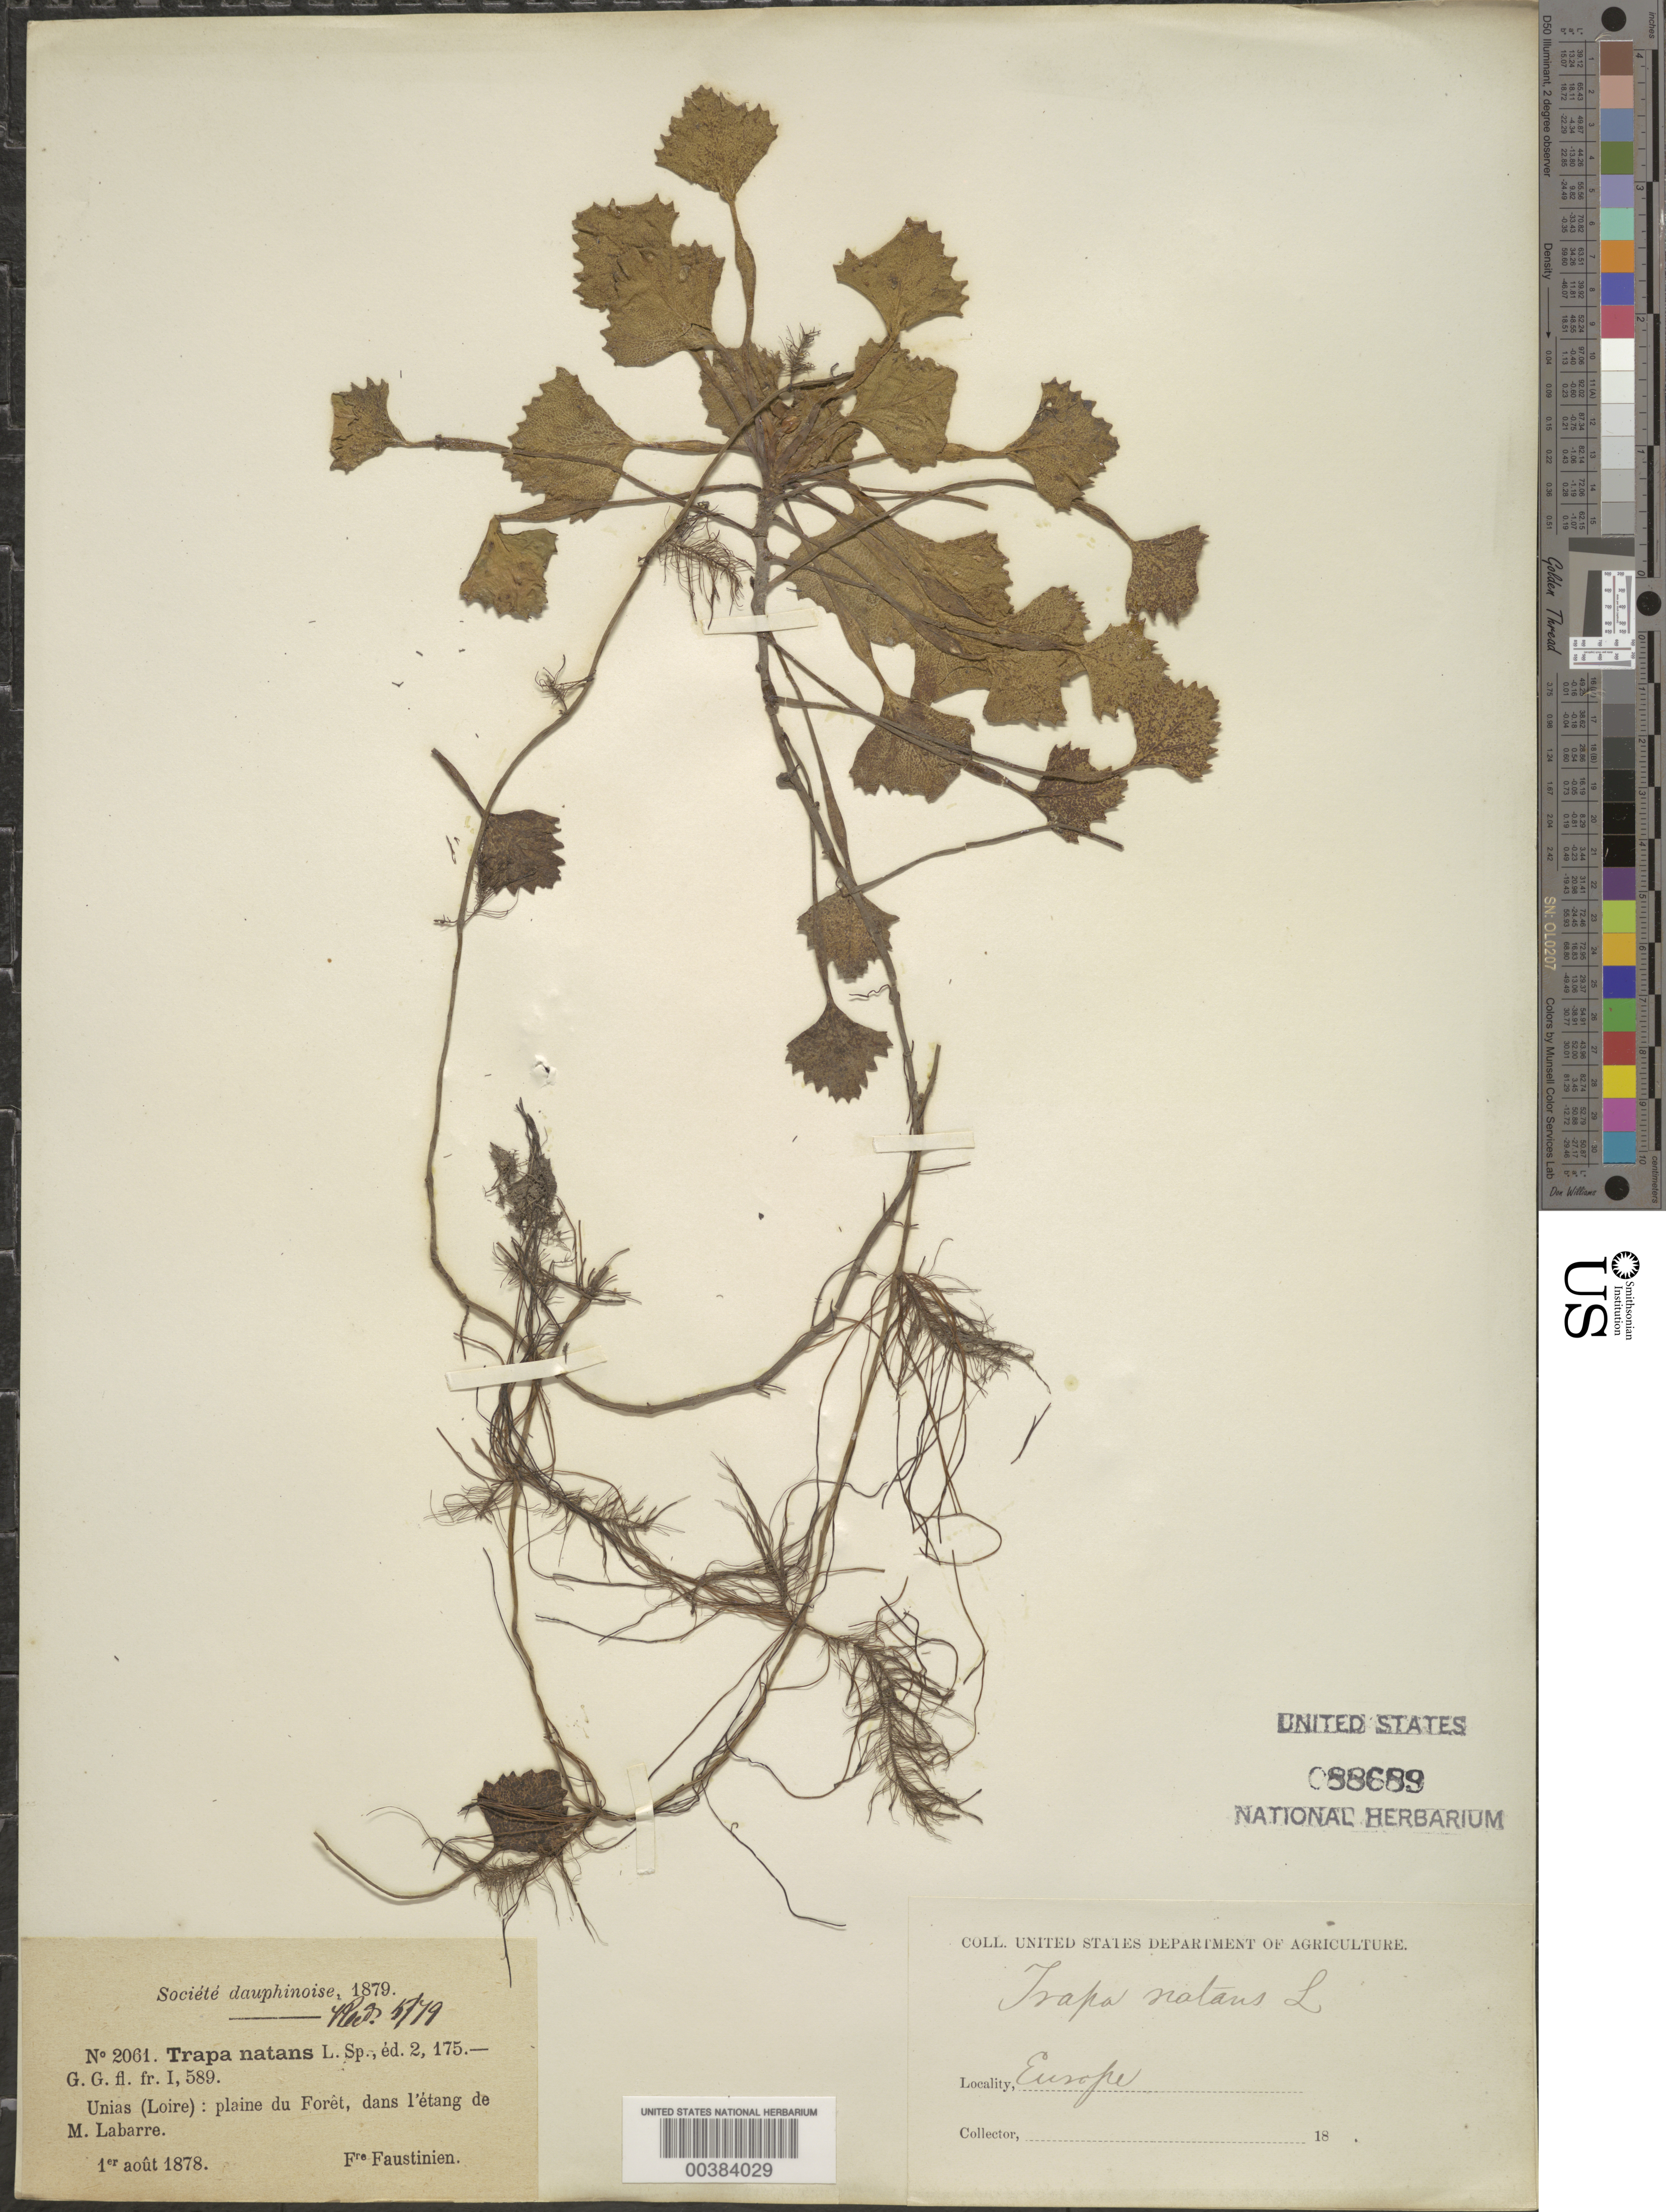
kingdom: Plantae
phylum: Tracheophyta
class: Magnoliopsida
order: Myrtales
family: Lythraceae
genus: Trapa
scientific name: Trapa natans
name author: L.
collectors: Faustinien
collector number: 2061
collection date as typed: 01 Aug 1878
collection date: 1878-08-01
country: France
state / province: Auvergne-Rhône-Alpes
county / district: Loire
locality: Unias (loire)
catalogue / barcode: US 88689